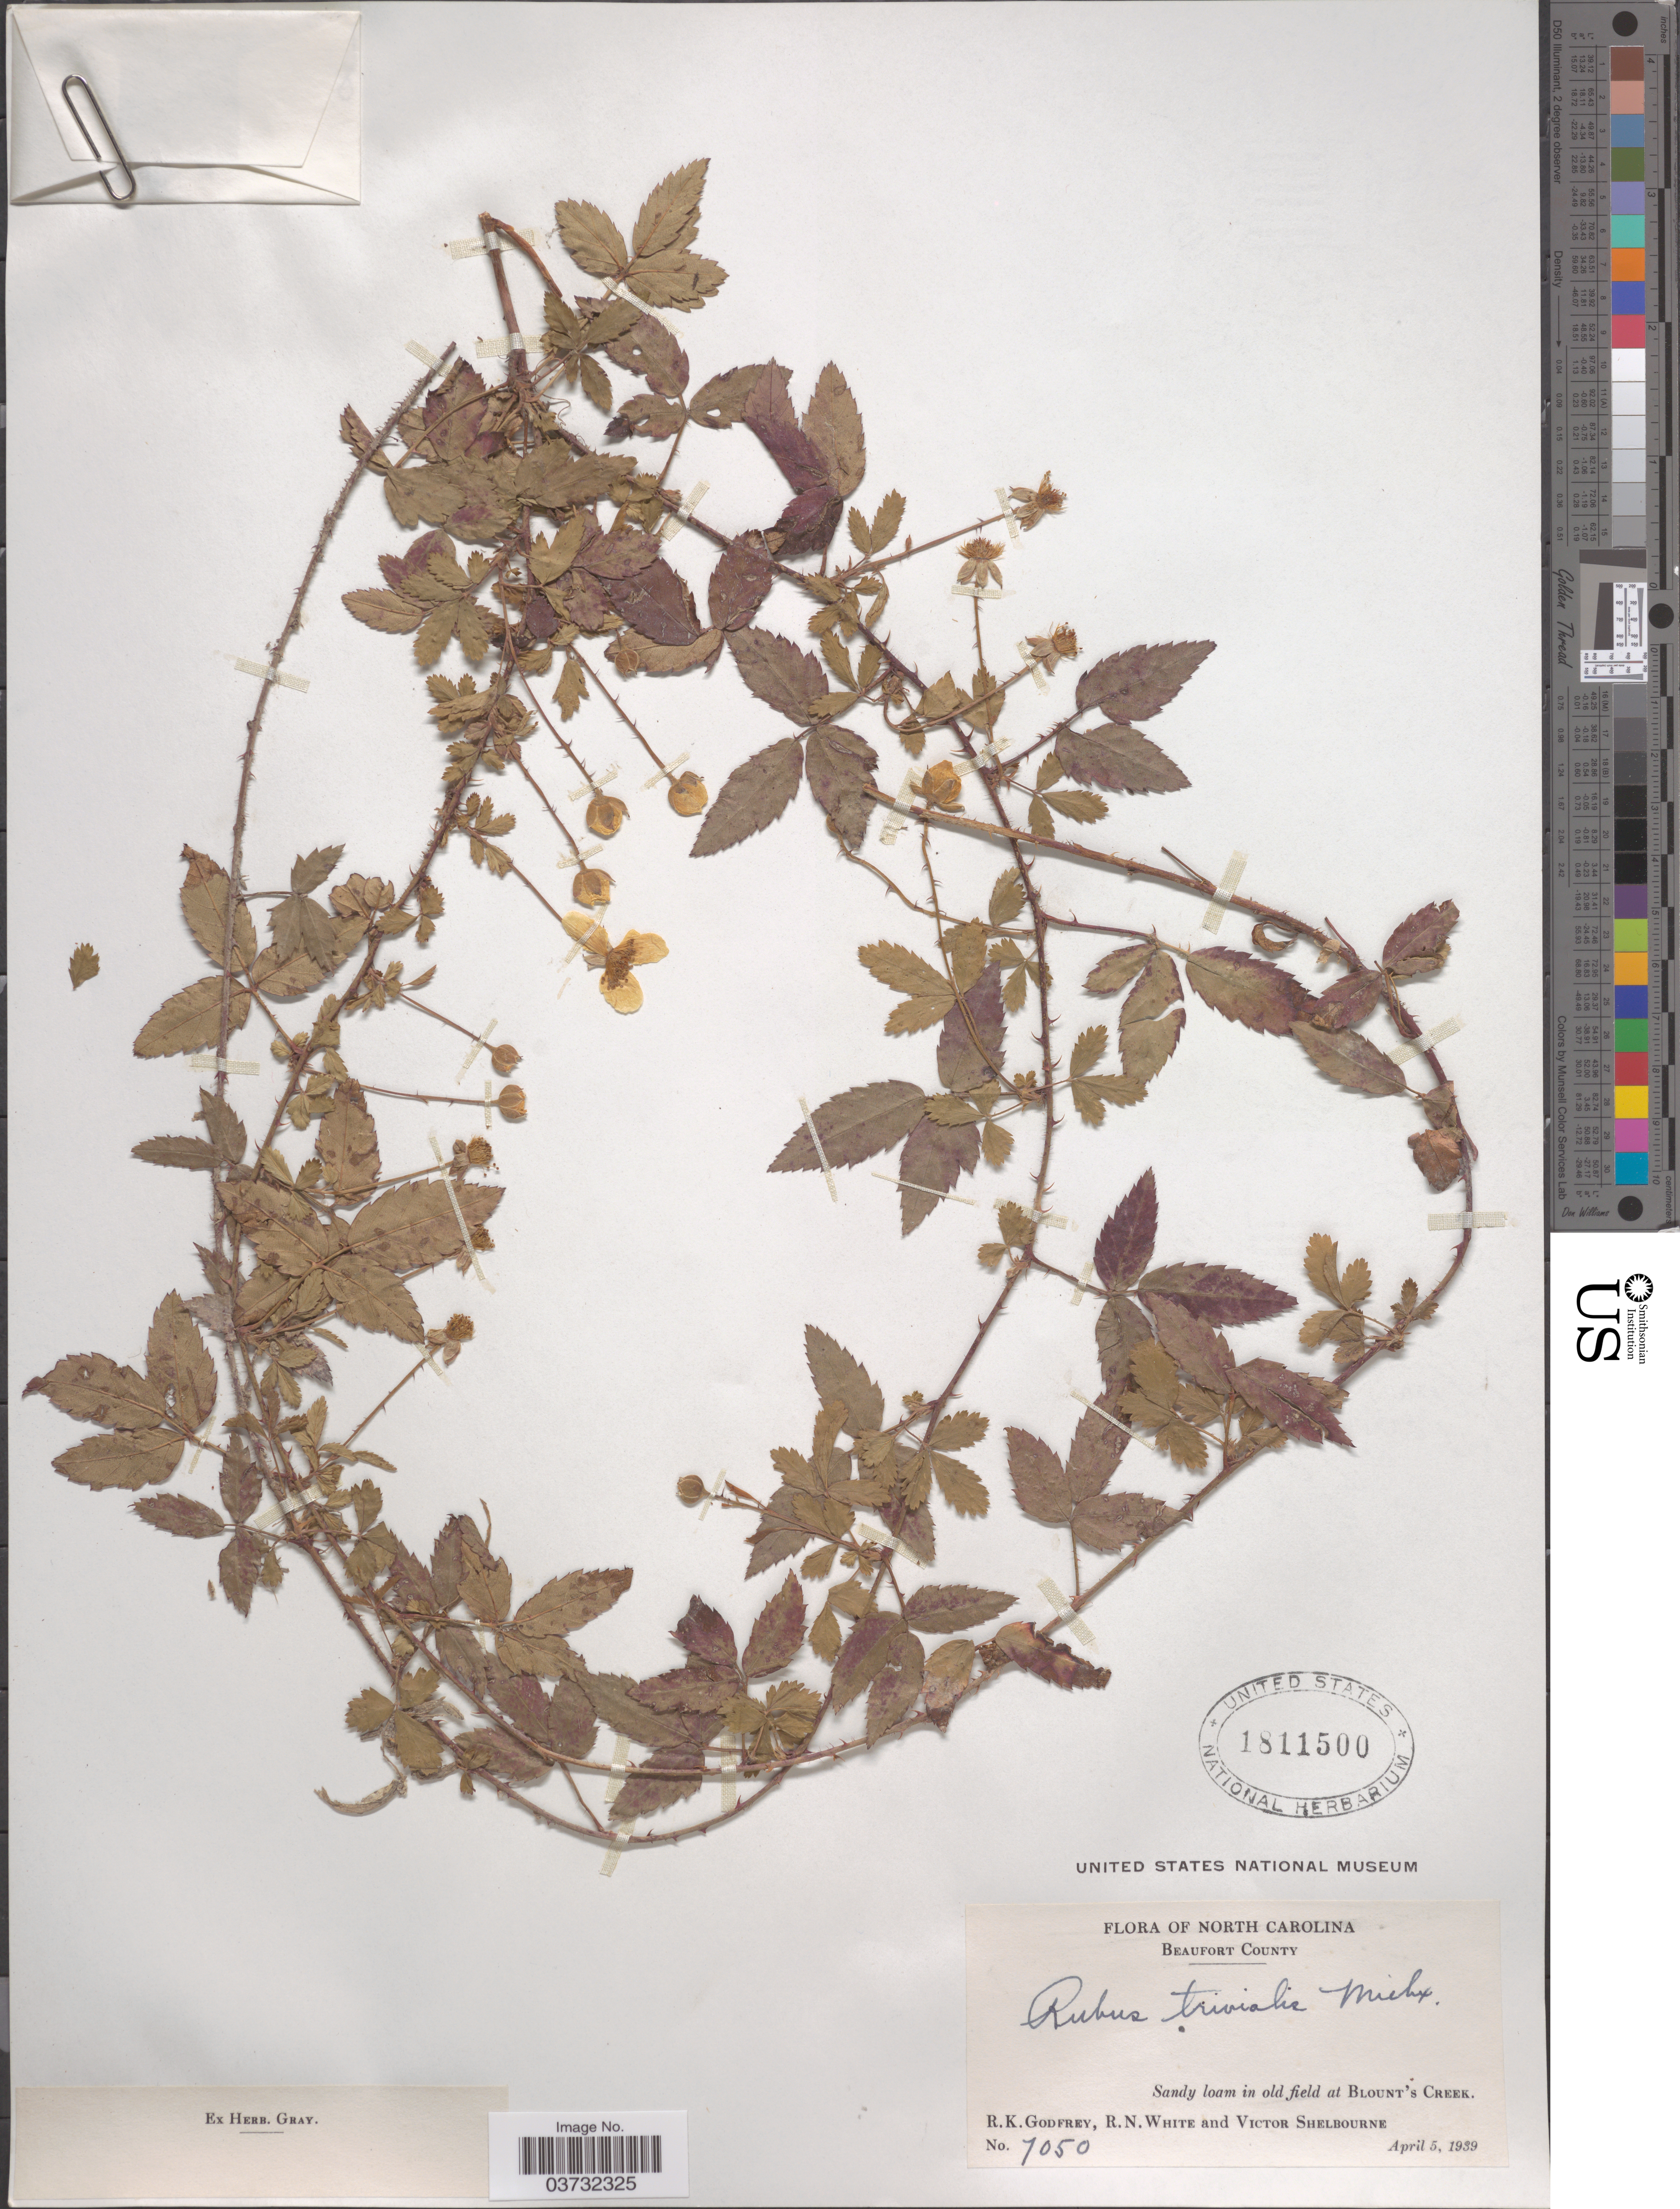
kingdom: Plantae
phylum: Tracheophyta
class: Magnoliopsida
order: Rosales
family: Rosaceae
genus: Rubus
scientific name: Rubus trivialis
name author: Michx.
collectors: R. K. Godfrey, R. N. White & V. Shelbourne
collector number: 7050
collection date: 1939-04-05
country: United States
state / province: North Carolina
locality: Beaufort County. In old field at Blount's Creek.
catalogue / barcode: US 1811500